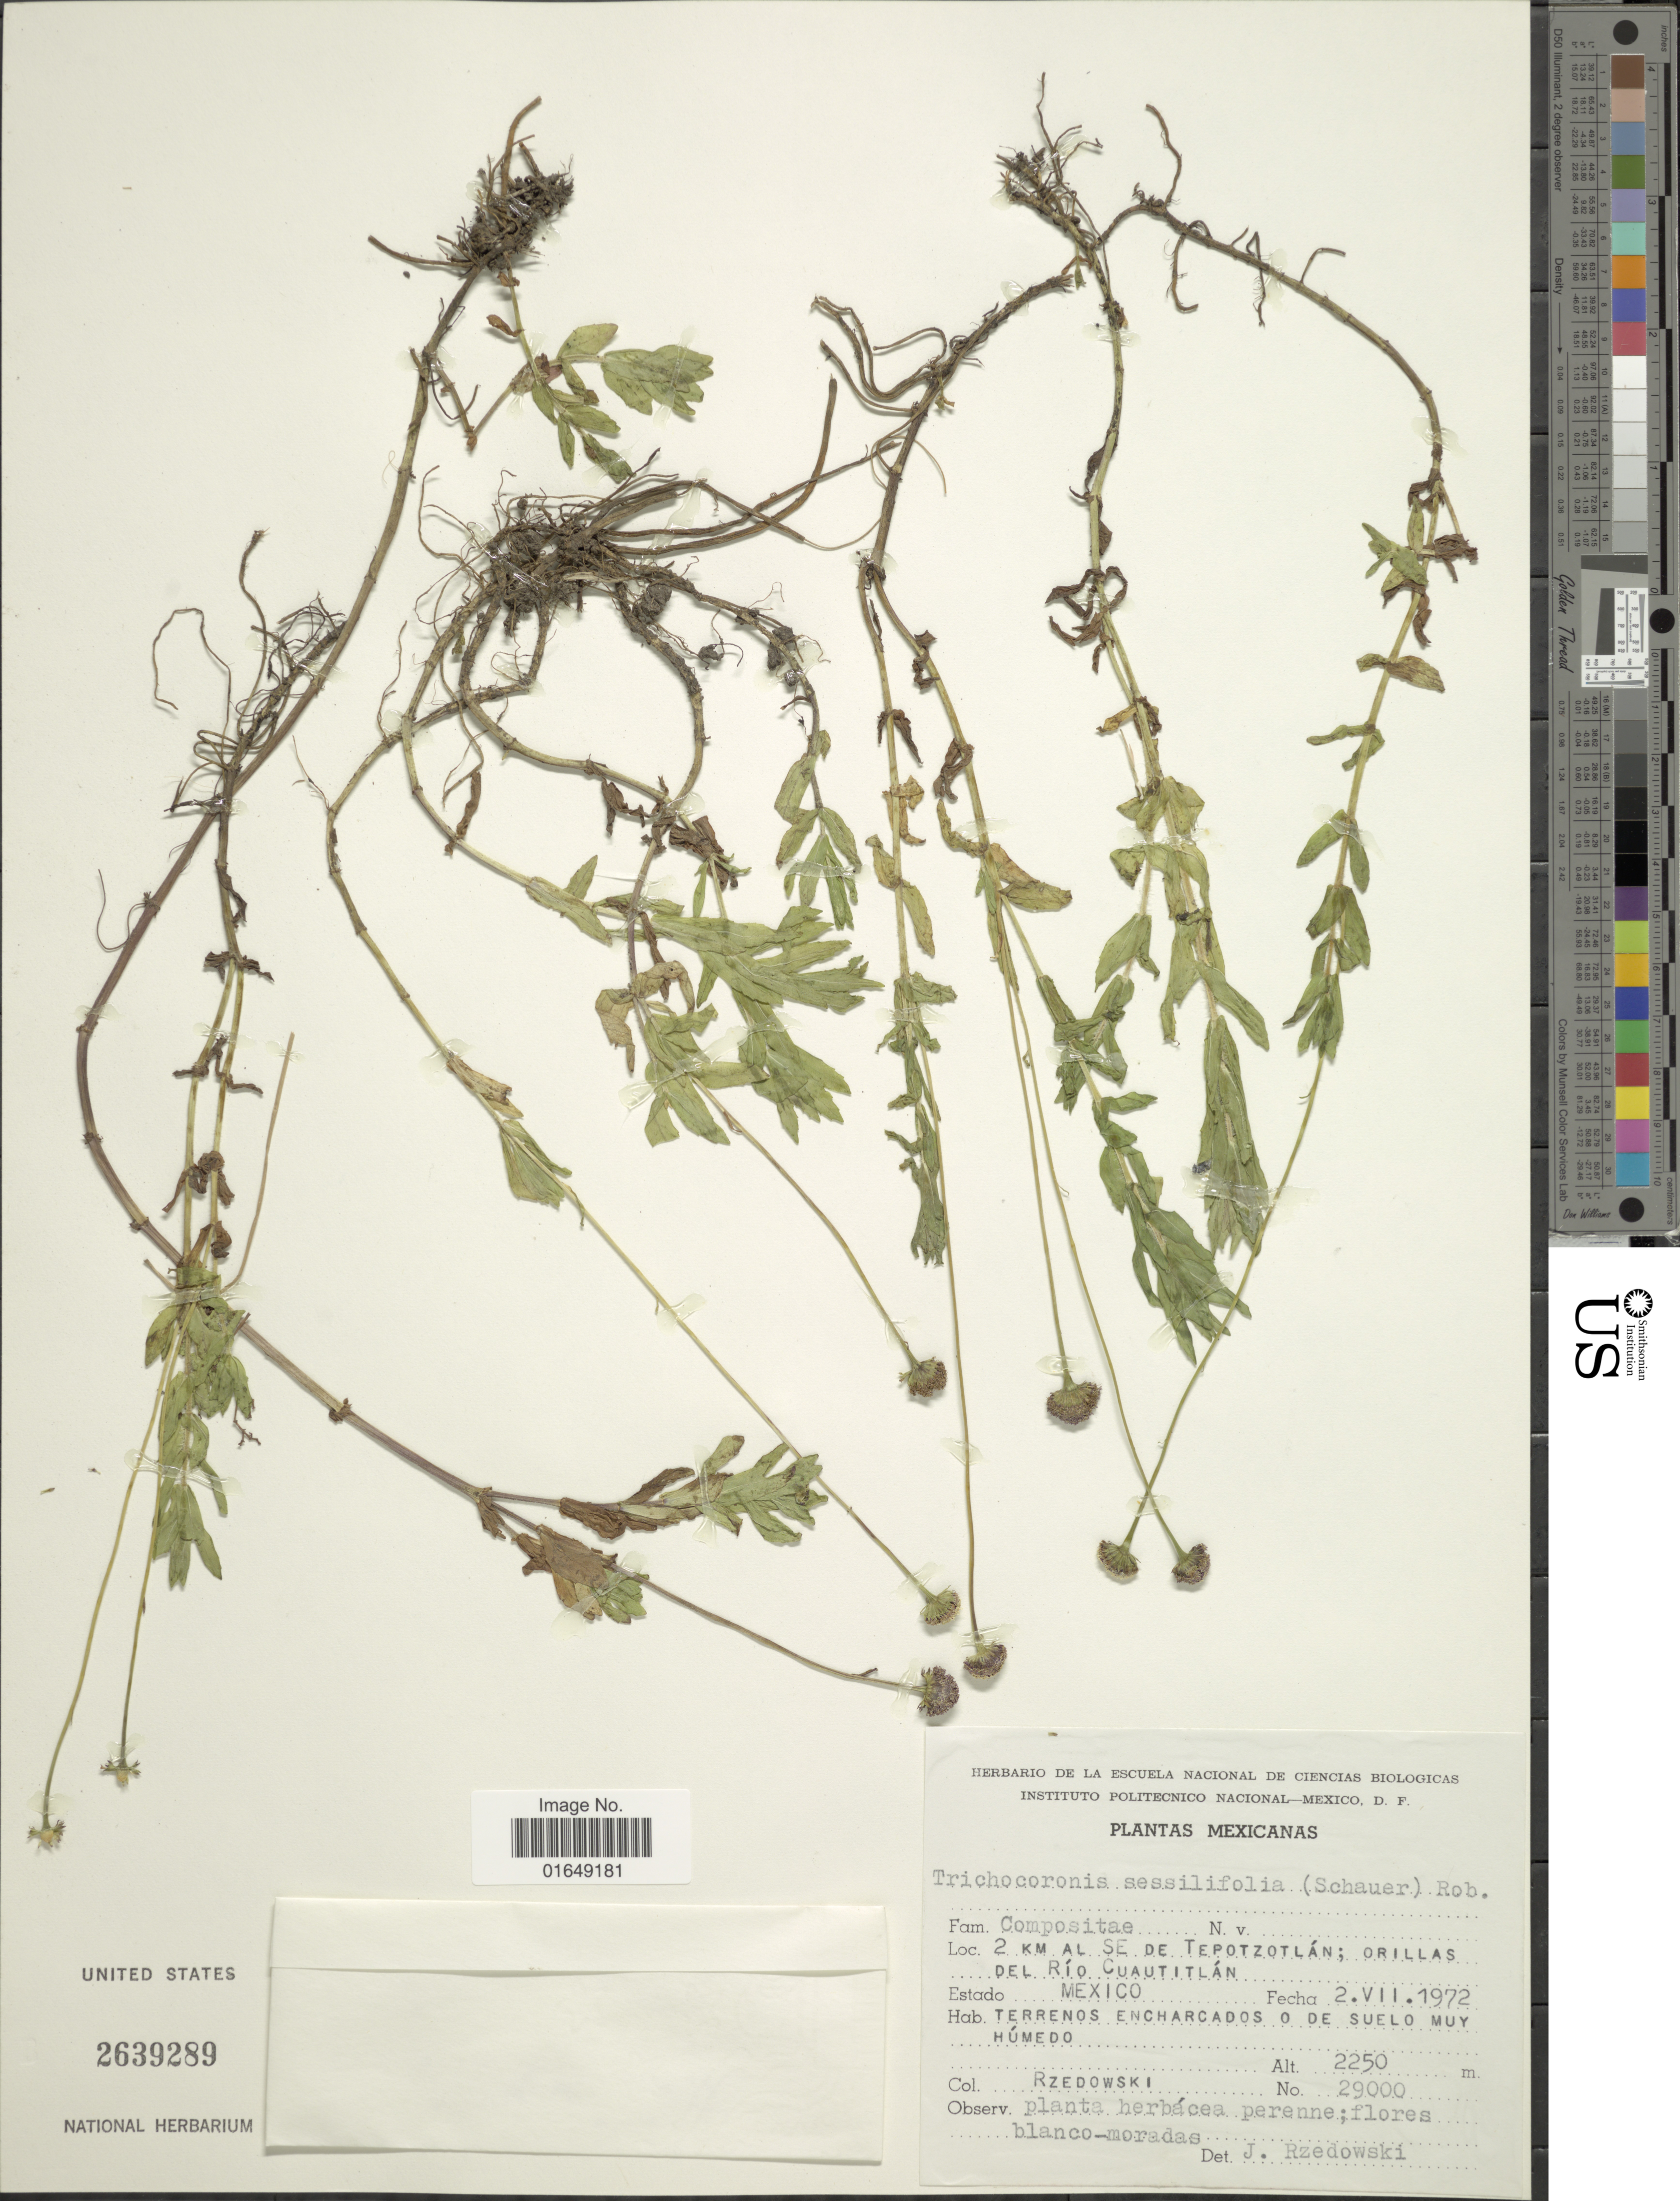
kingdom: Plantae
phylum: Tracheophyta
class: Magnoliopsida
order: Asterales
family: Asteraceae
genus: Trichocoronis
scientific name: Trichocoronis sessilifolia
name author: (Schauer) B.L. Rob.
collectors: Rzedowski, --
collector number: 29000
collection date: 1972-07-02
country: Mexico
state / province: México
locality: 2 km al SE de Tepotzotlán; orillas del Río Cuautitlán, terrenos encharcados o de suelo muy húmedo.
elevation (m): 2250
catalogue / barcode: US 2639289